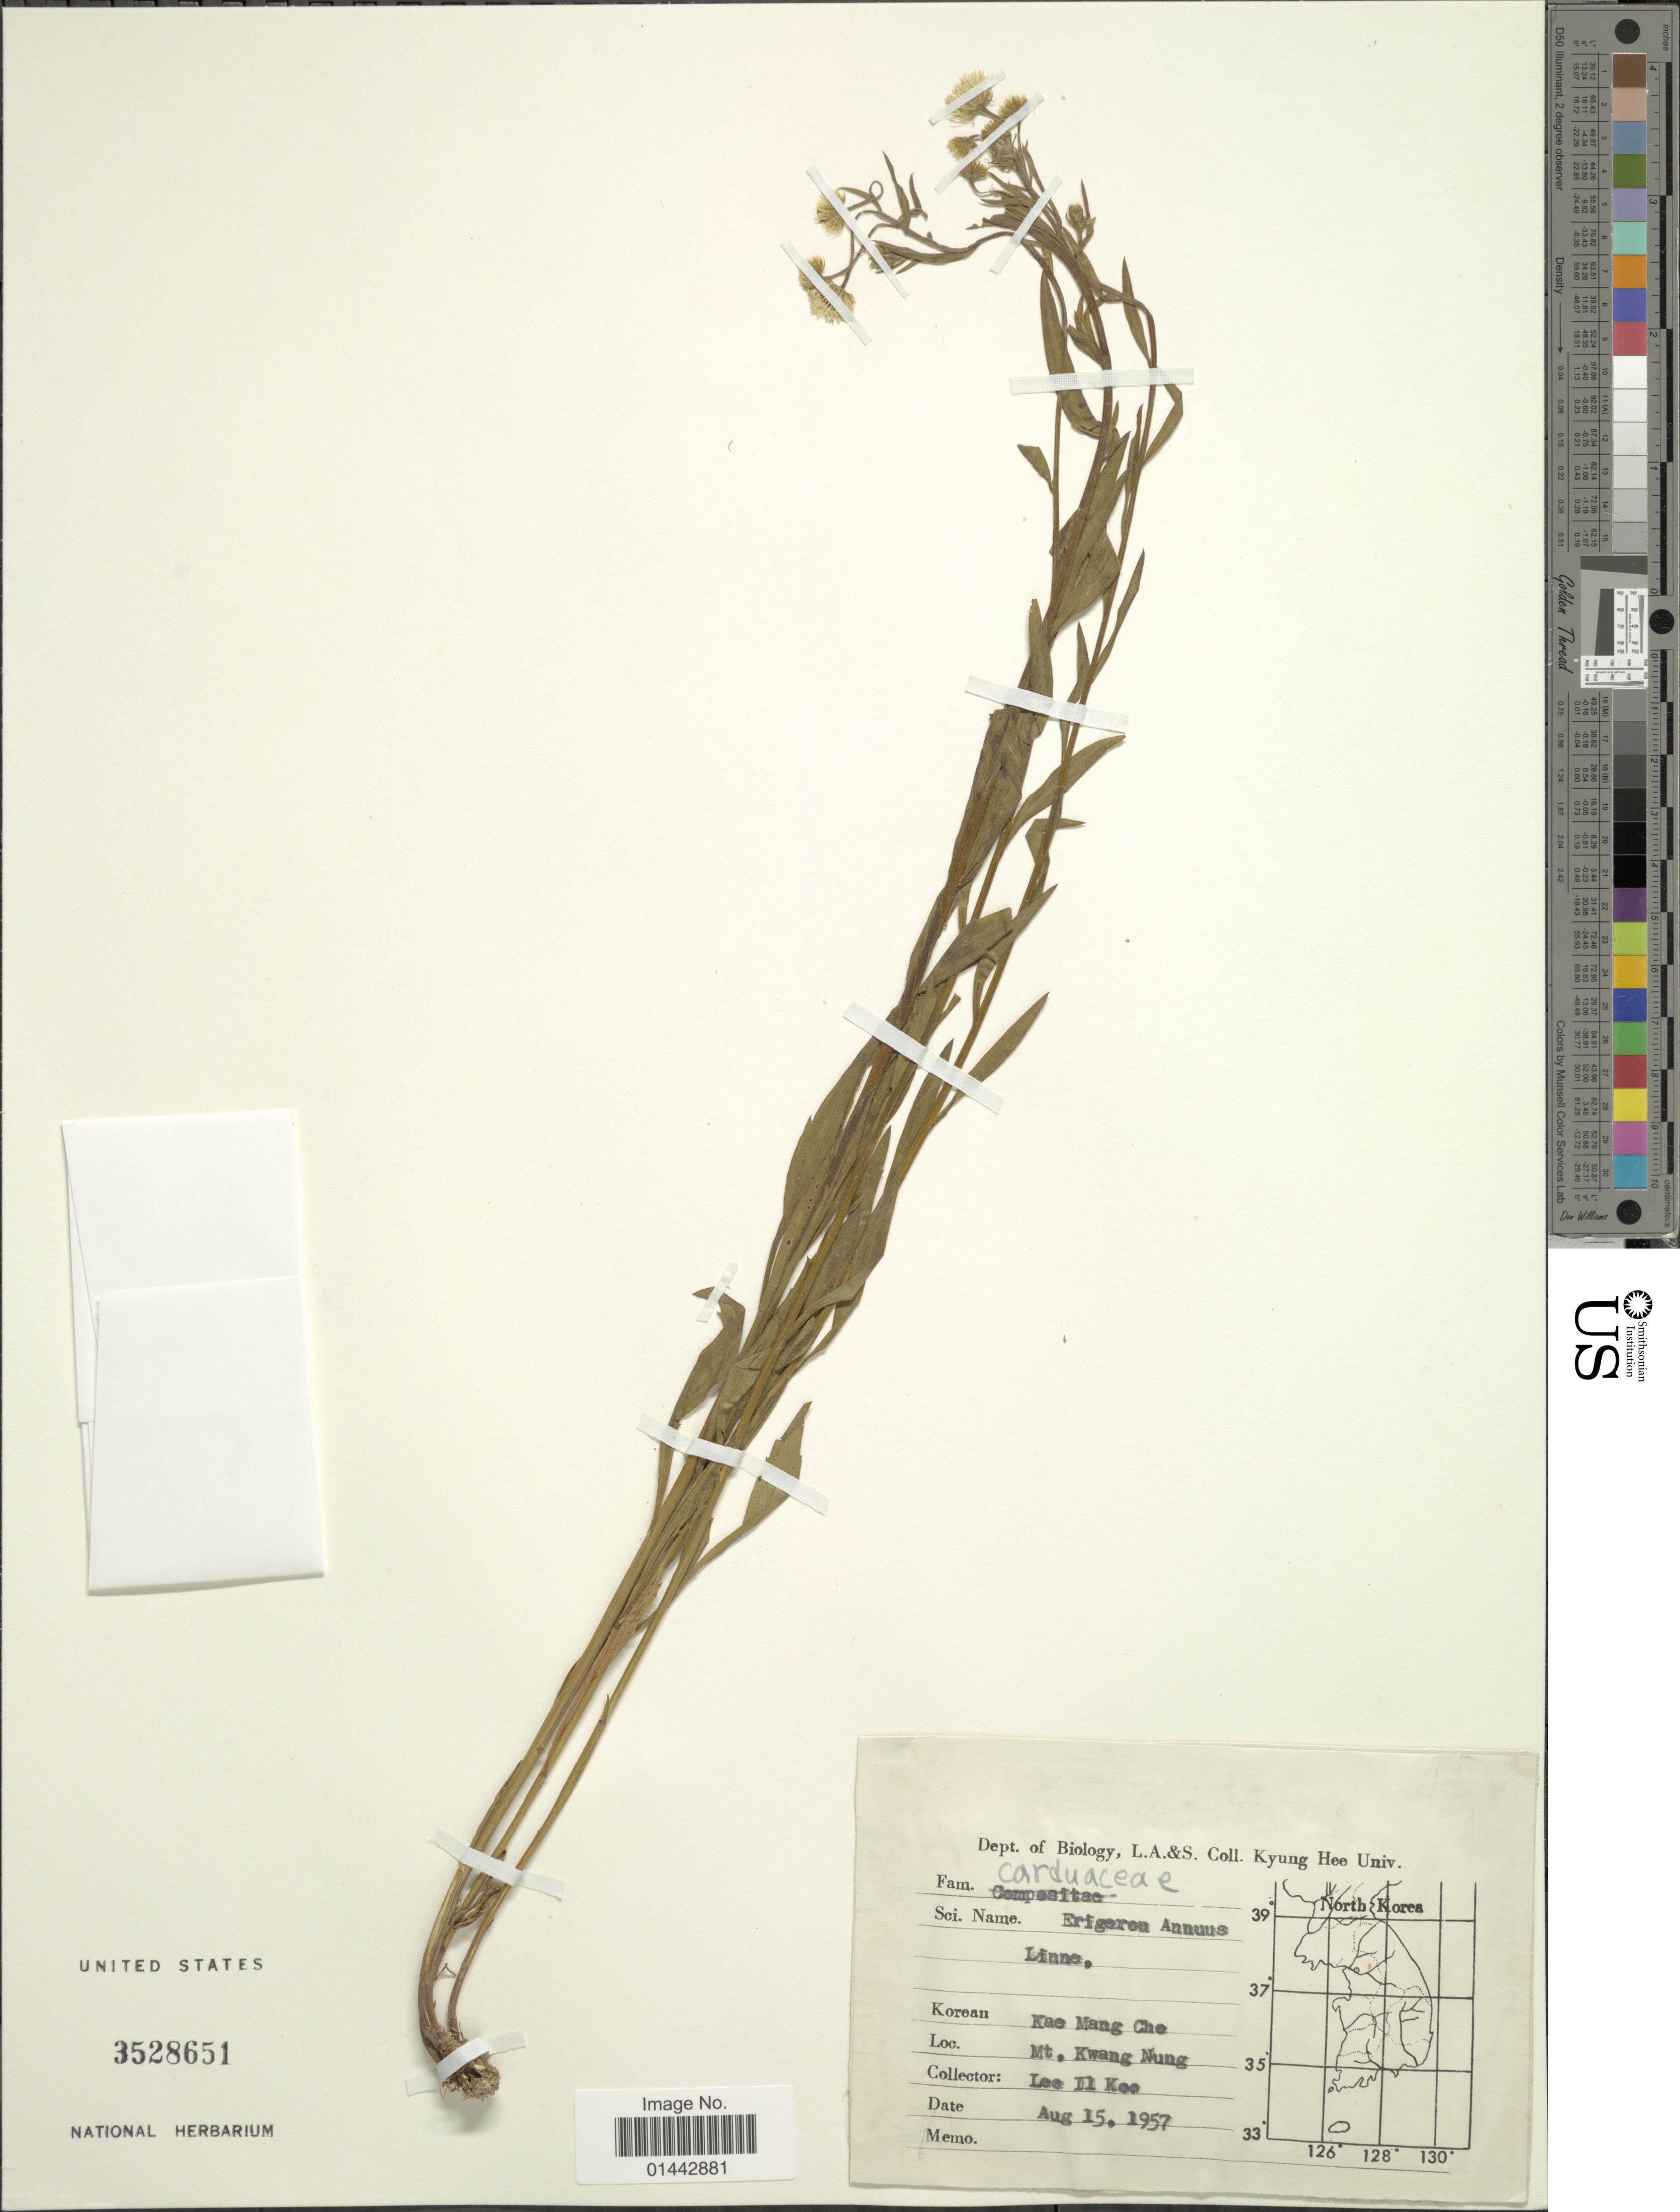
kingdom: Plantae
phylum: Tracheophyta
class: Magnoliopsida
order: Asterales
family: Asteraceae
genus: Erigeron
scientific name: Erigeron annuus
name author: (L.) Pers.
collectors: I. Lee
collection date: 1957-08-15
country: South Korea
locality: Mt. Kwang Nung.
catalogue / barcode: US 3528651